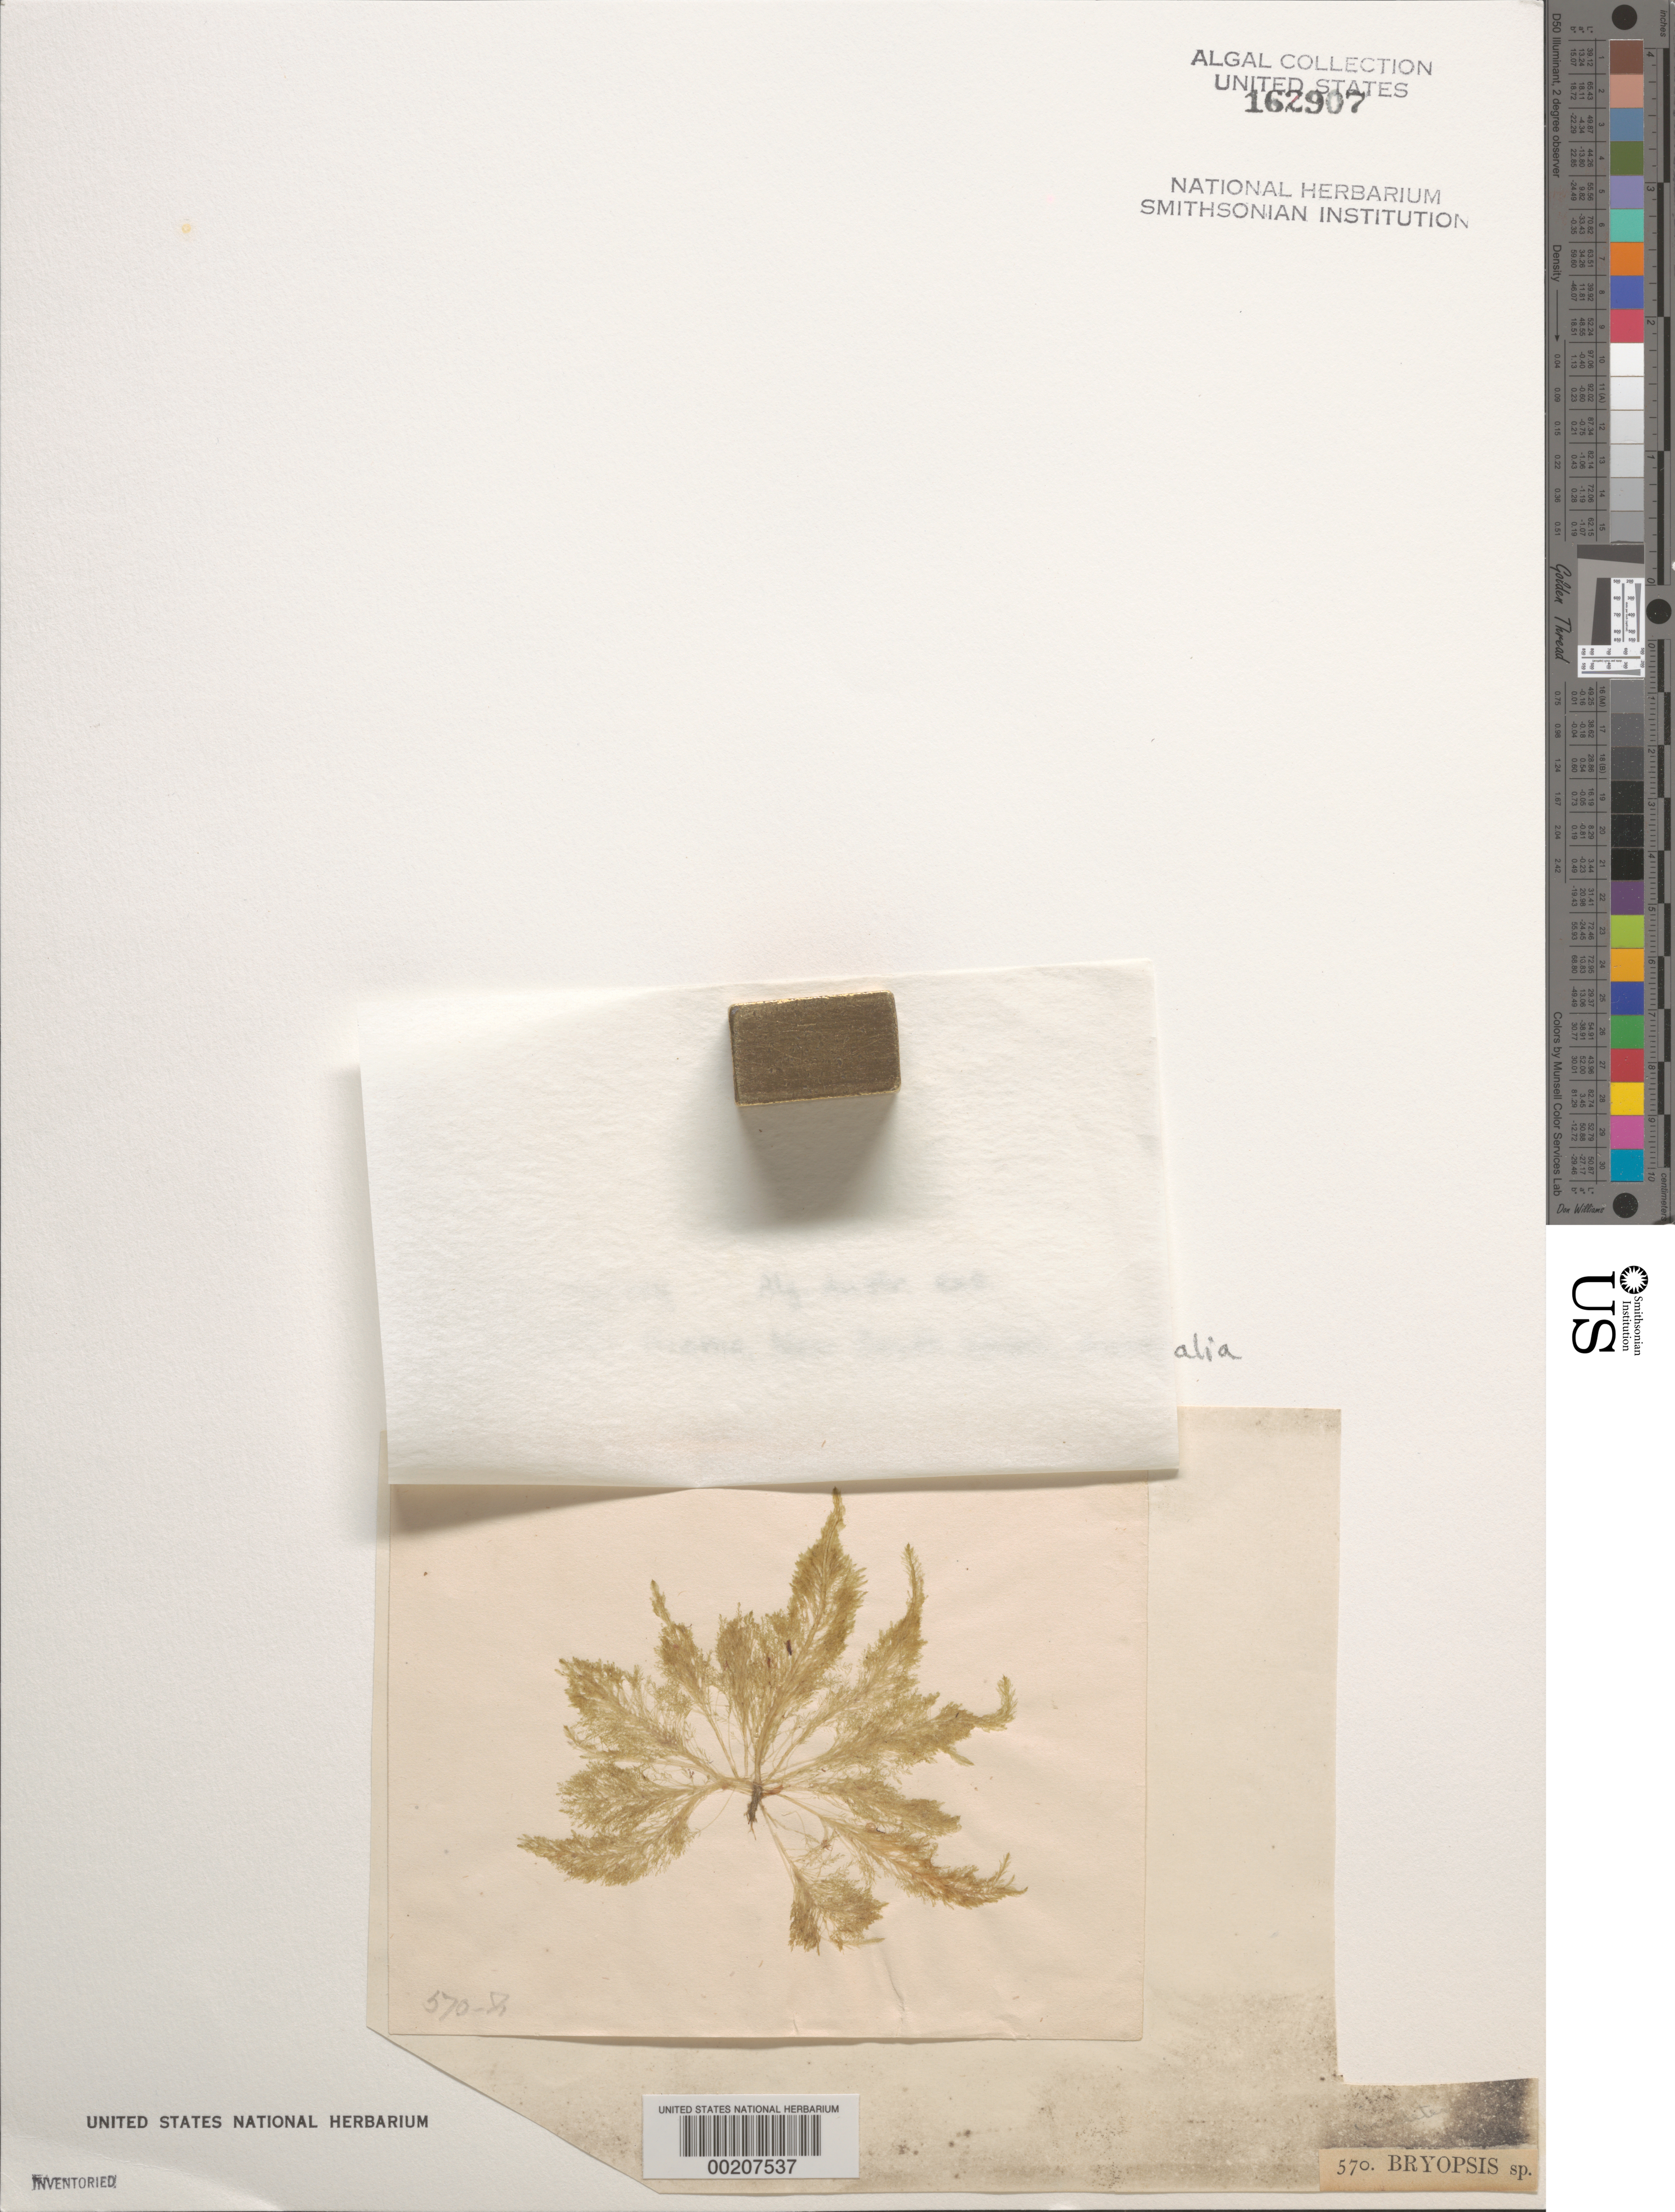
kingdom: Plantae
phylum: Chlorophyta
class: Ulvophyceae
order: Bryopsidales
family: Bryopsidaceae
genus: Bryopsis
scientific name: Bryopsis sp.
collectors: W. Harvey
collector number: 570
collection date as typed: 1854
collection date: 1854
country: Australia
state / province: New South Wales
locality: Kiama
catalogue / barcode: US 162907